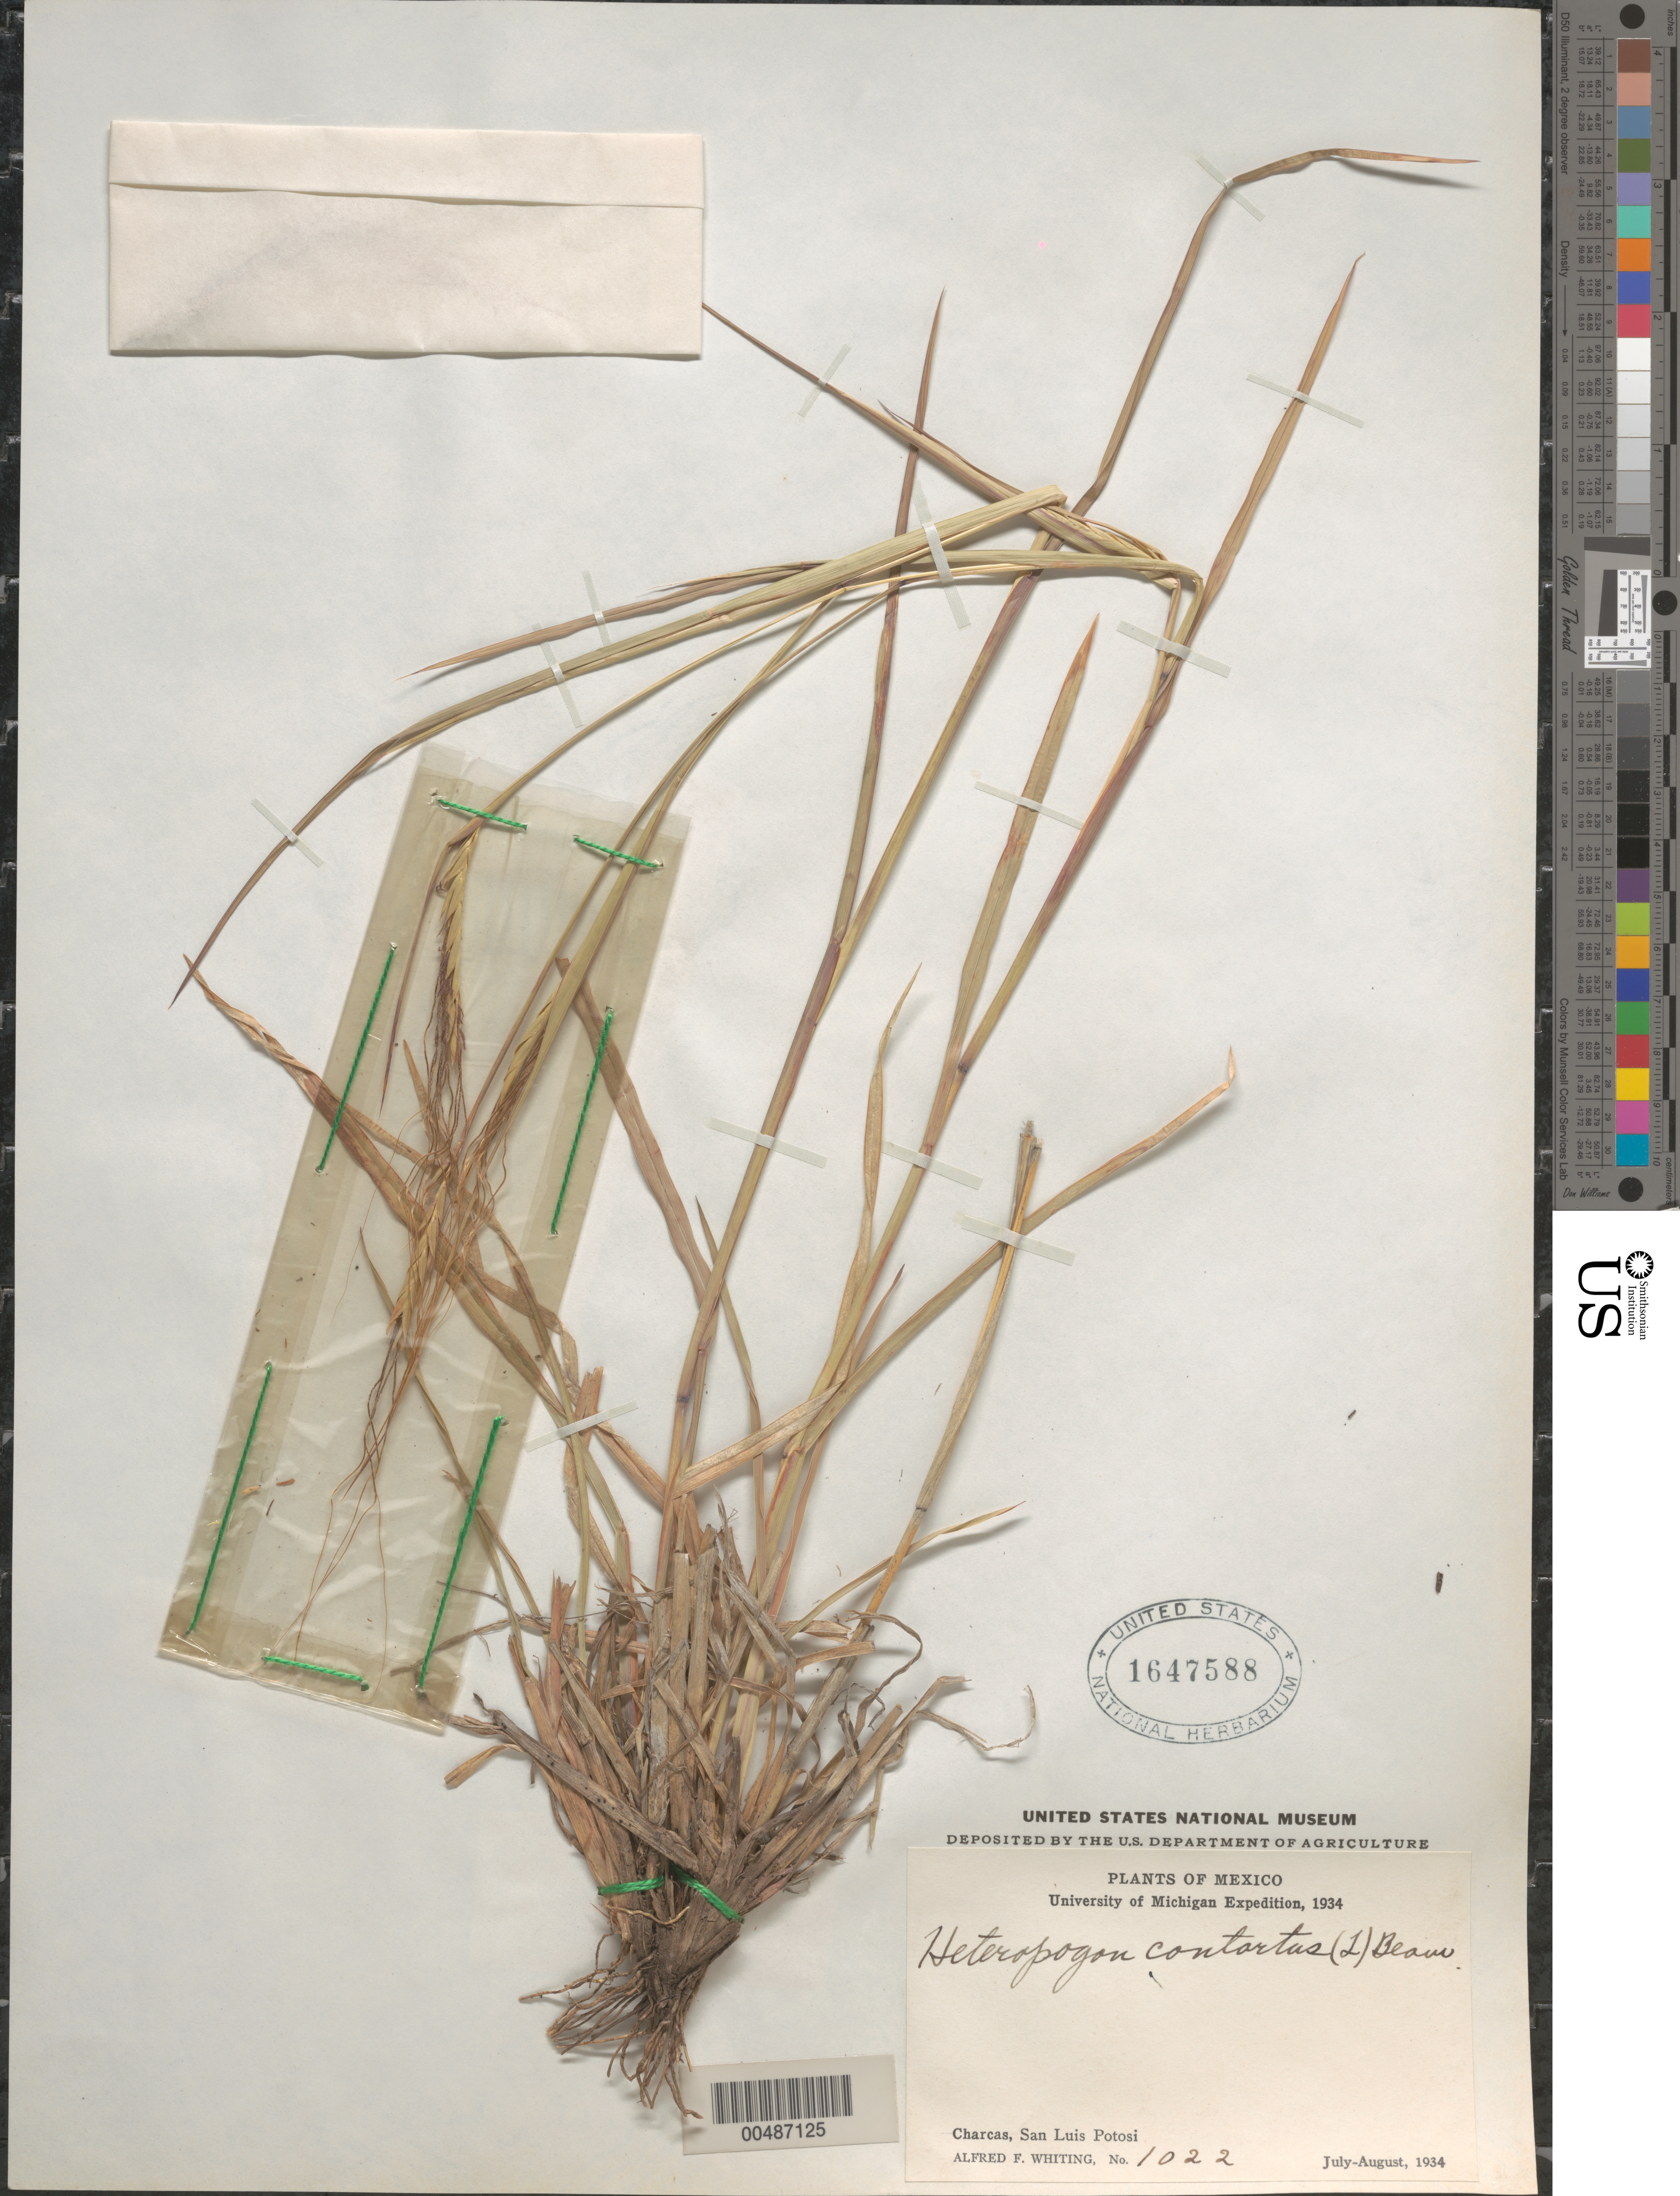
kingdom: Plantae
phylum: Tracheophyta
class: Liliopsida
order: Poales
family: Poaceae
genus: Heteropogon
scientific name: Heteropogon contortus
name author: (L.) P. Beauv. ex Roem. & Schult.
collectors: A. F. Whiting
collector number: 1022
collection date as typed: Jul 1934 to Aug 1934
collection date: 1934-07/1934-08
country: Mexico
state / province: San Luis Potosi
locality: Charcas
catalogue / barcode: US 1647588